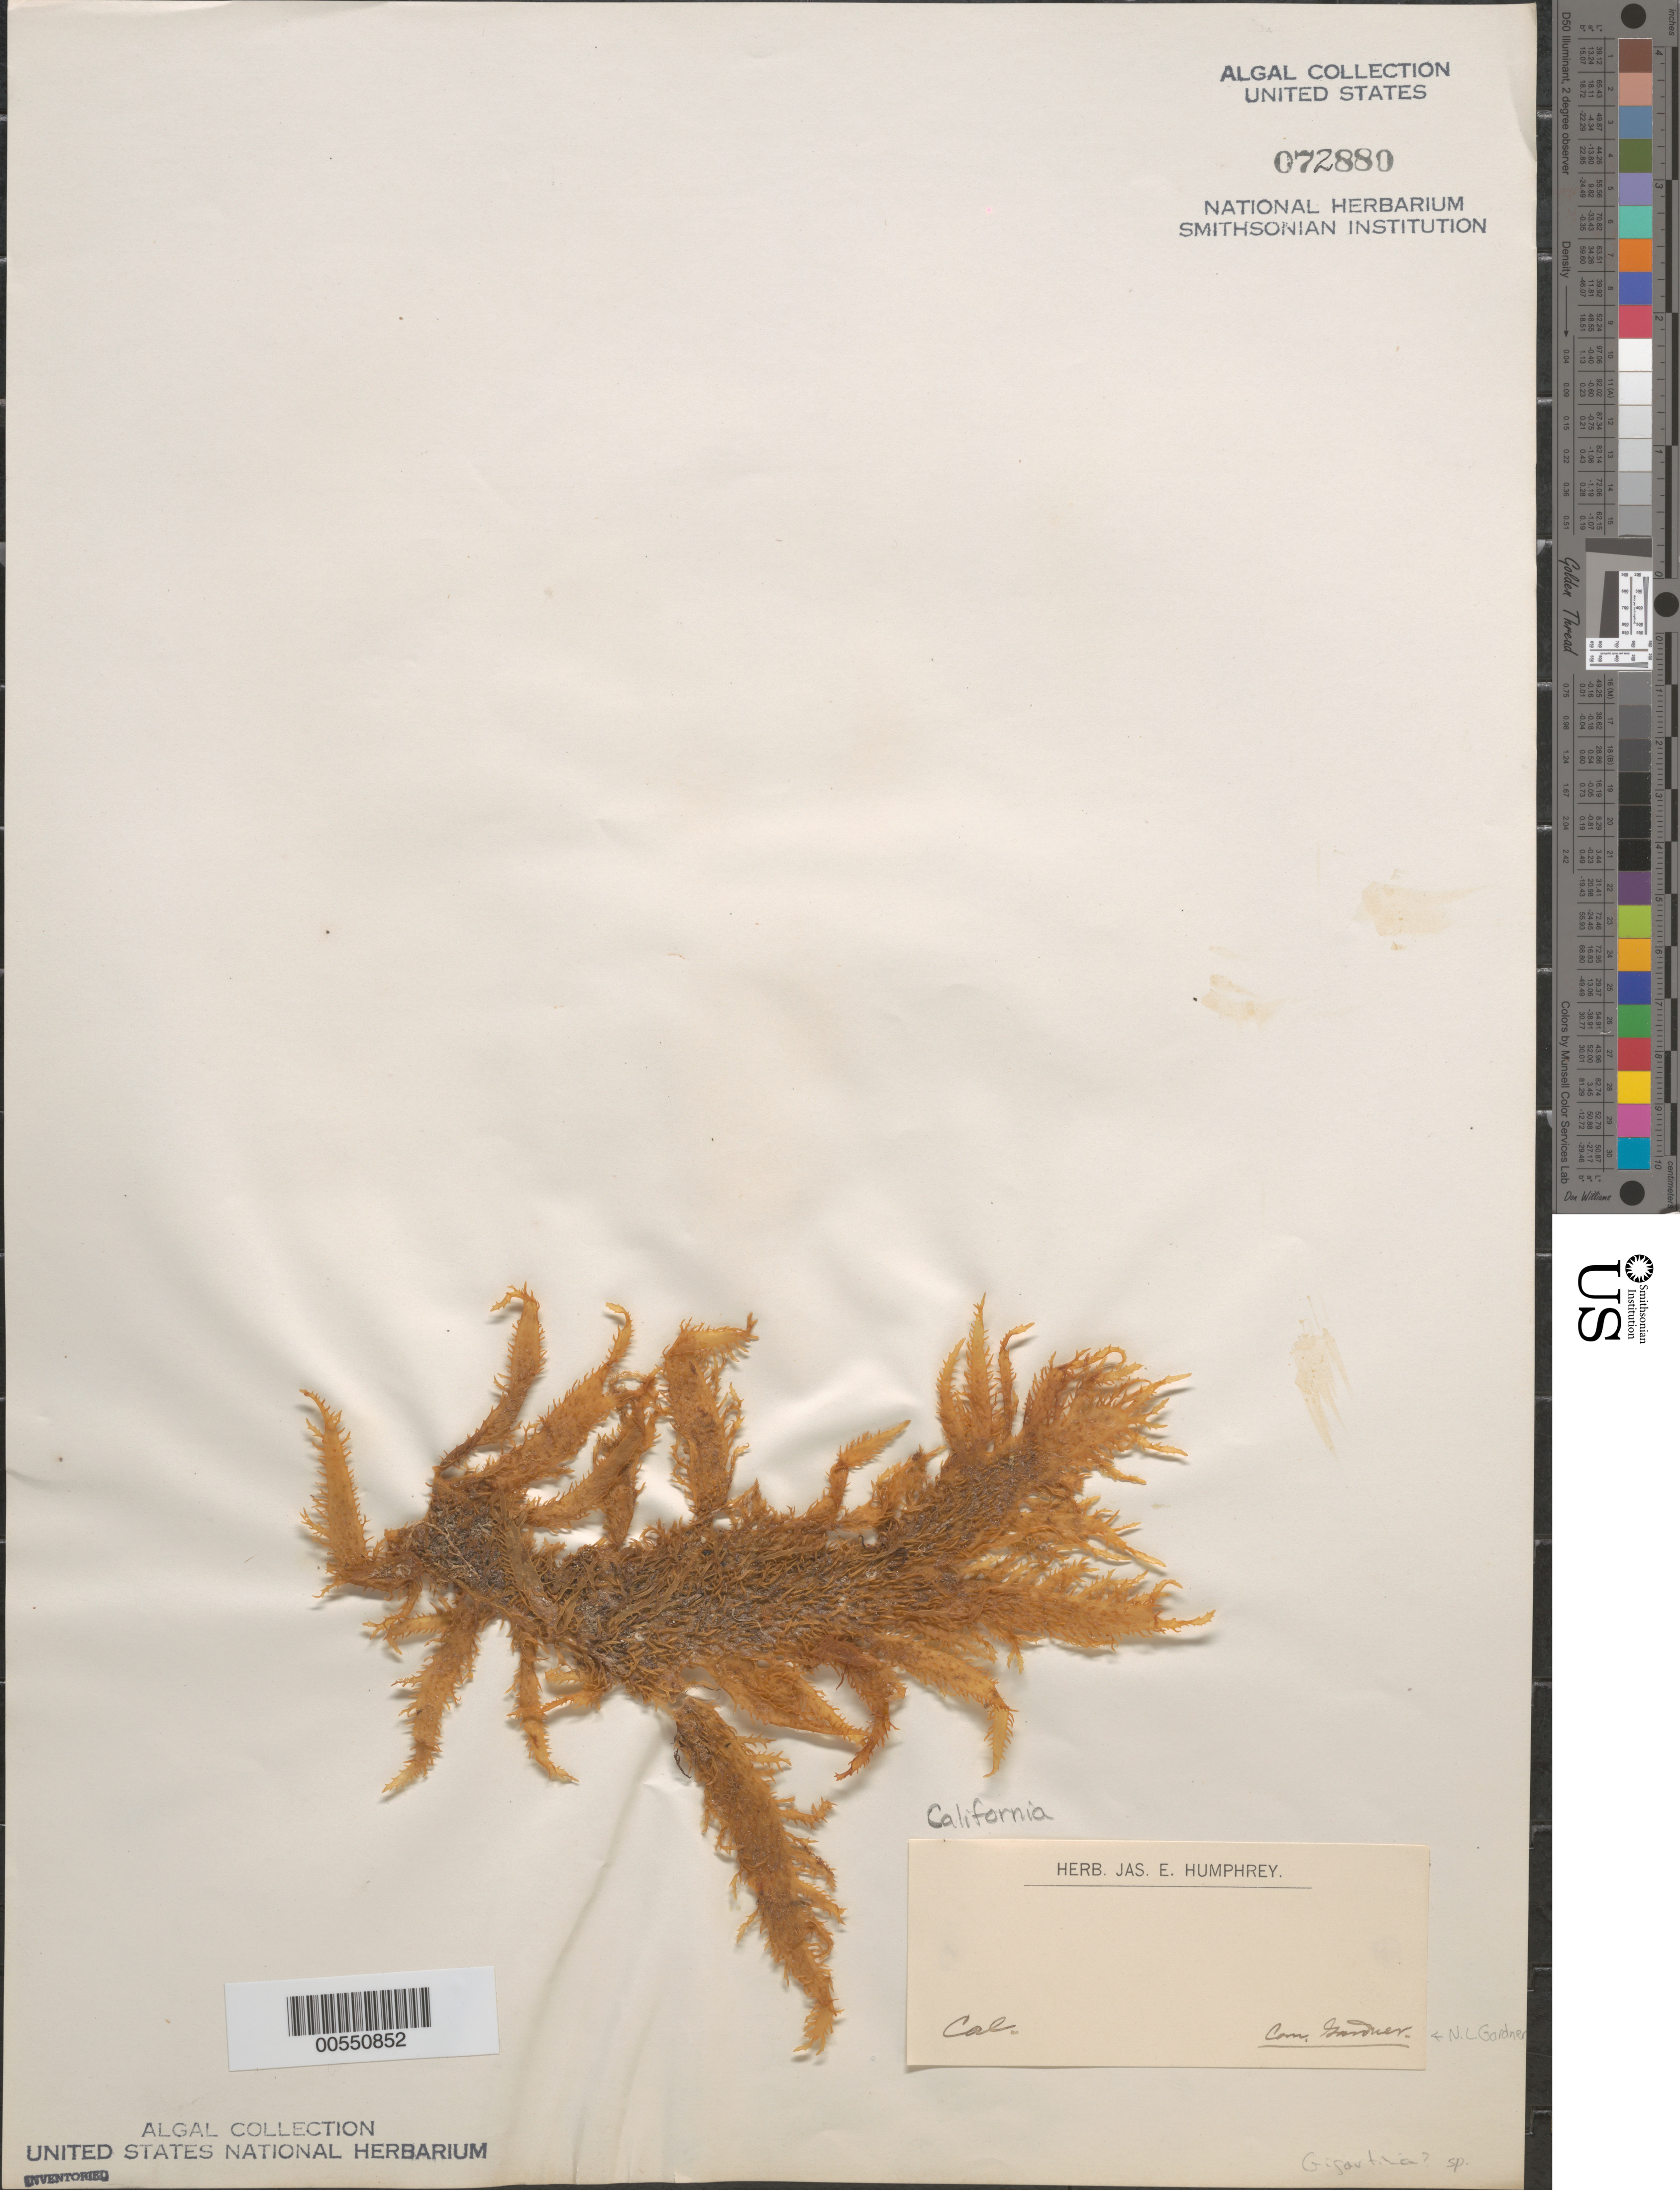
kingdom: Plantae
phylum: Rhodophyta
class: Florideophyceae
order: Gigartinales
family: Gigartinaceae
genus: Gigartina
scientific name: Gigartina sp.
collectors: N. Gardner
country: United States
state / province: California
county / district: San Diego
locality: False Bay, San Diego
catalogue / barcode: US 72880